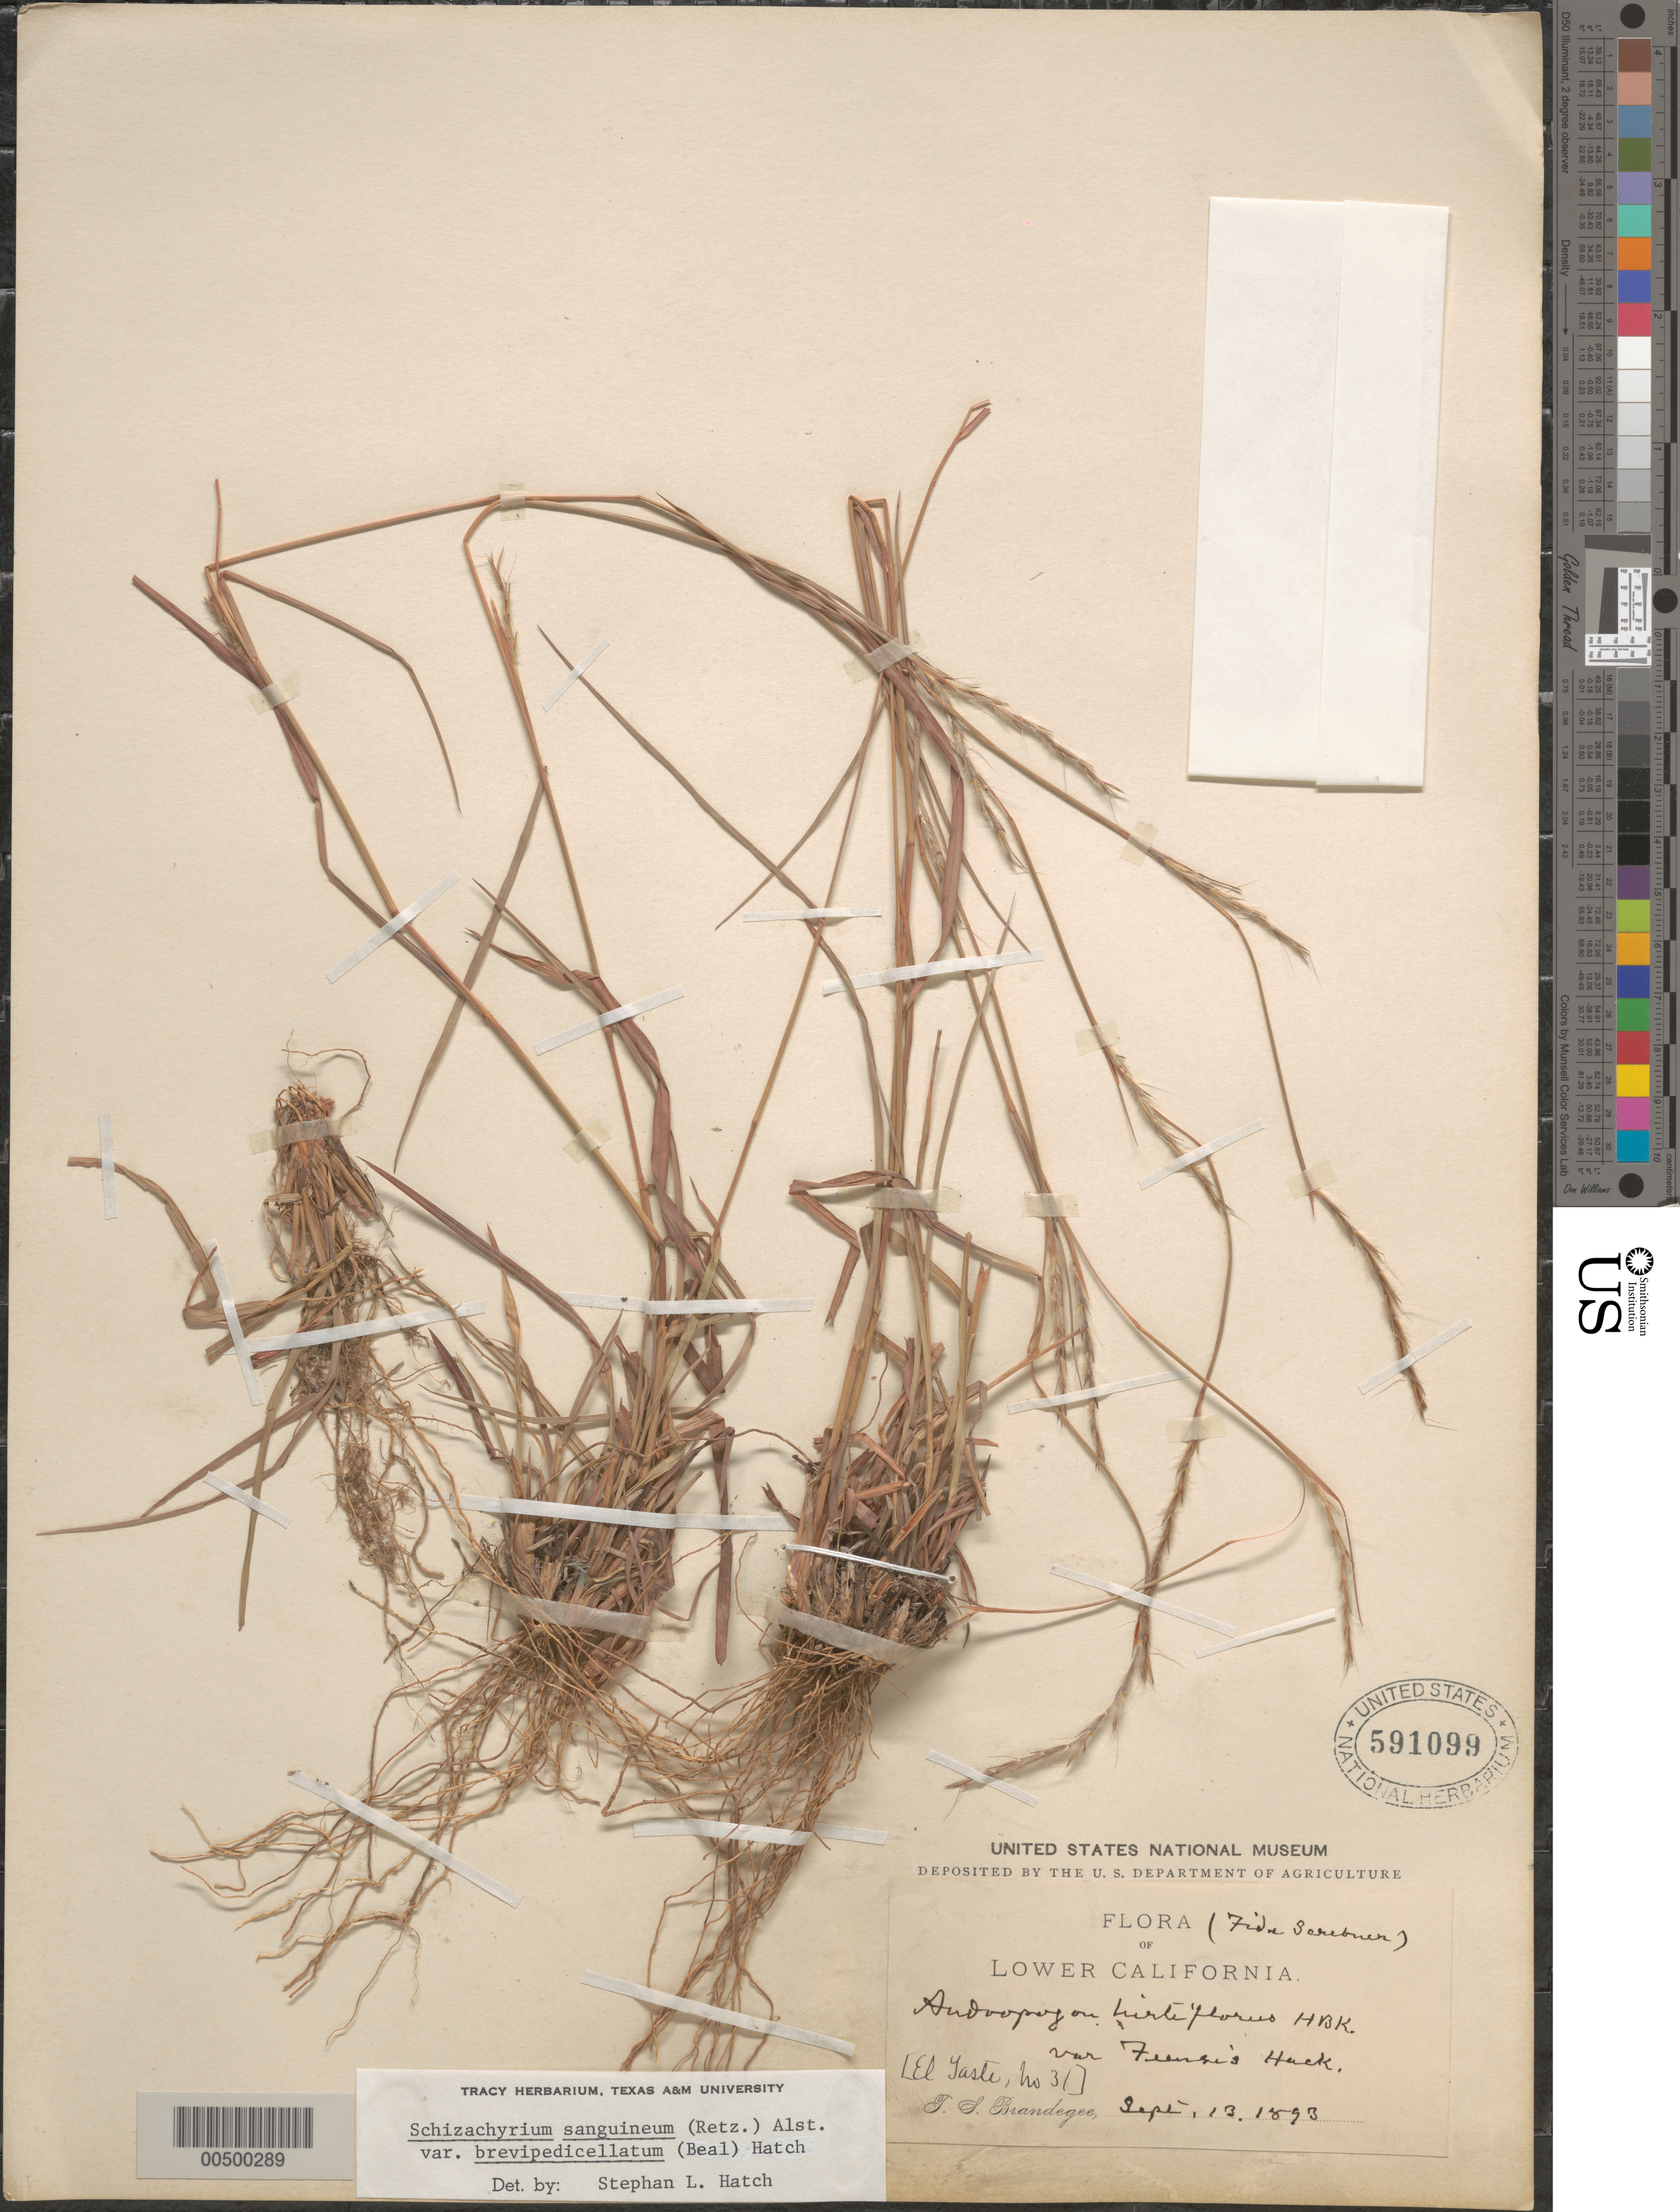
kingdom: Plantae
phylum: Tracheophyta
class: Liliopsida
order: Poales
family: Poaceae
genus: Schizachyrium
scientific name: Schizachyrium sanguineum var. brevipedicellatum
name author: (W.J. Beal) S.L. Hatch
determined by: Hatch, S. L.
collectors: T. S. Brandegee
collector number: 31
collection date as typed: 13 Sep 1893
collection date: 1893-09-13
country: Mexico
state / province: Baja California Sur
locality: El Taste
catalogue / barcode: US 591099